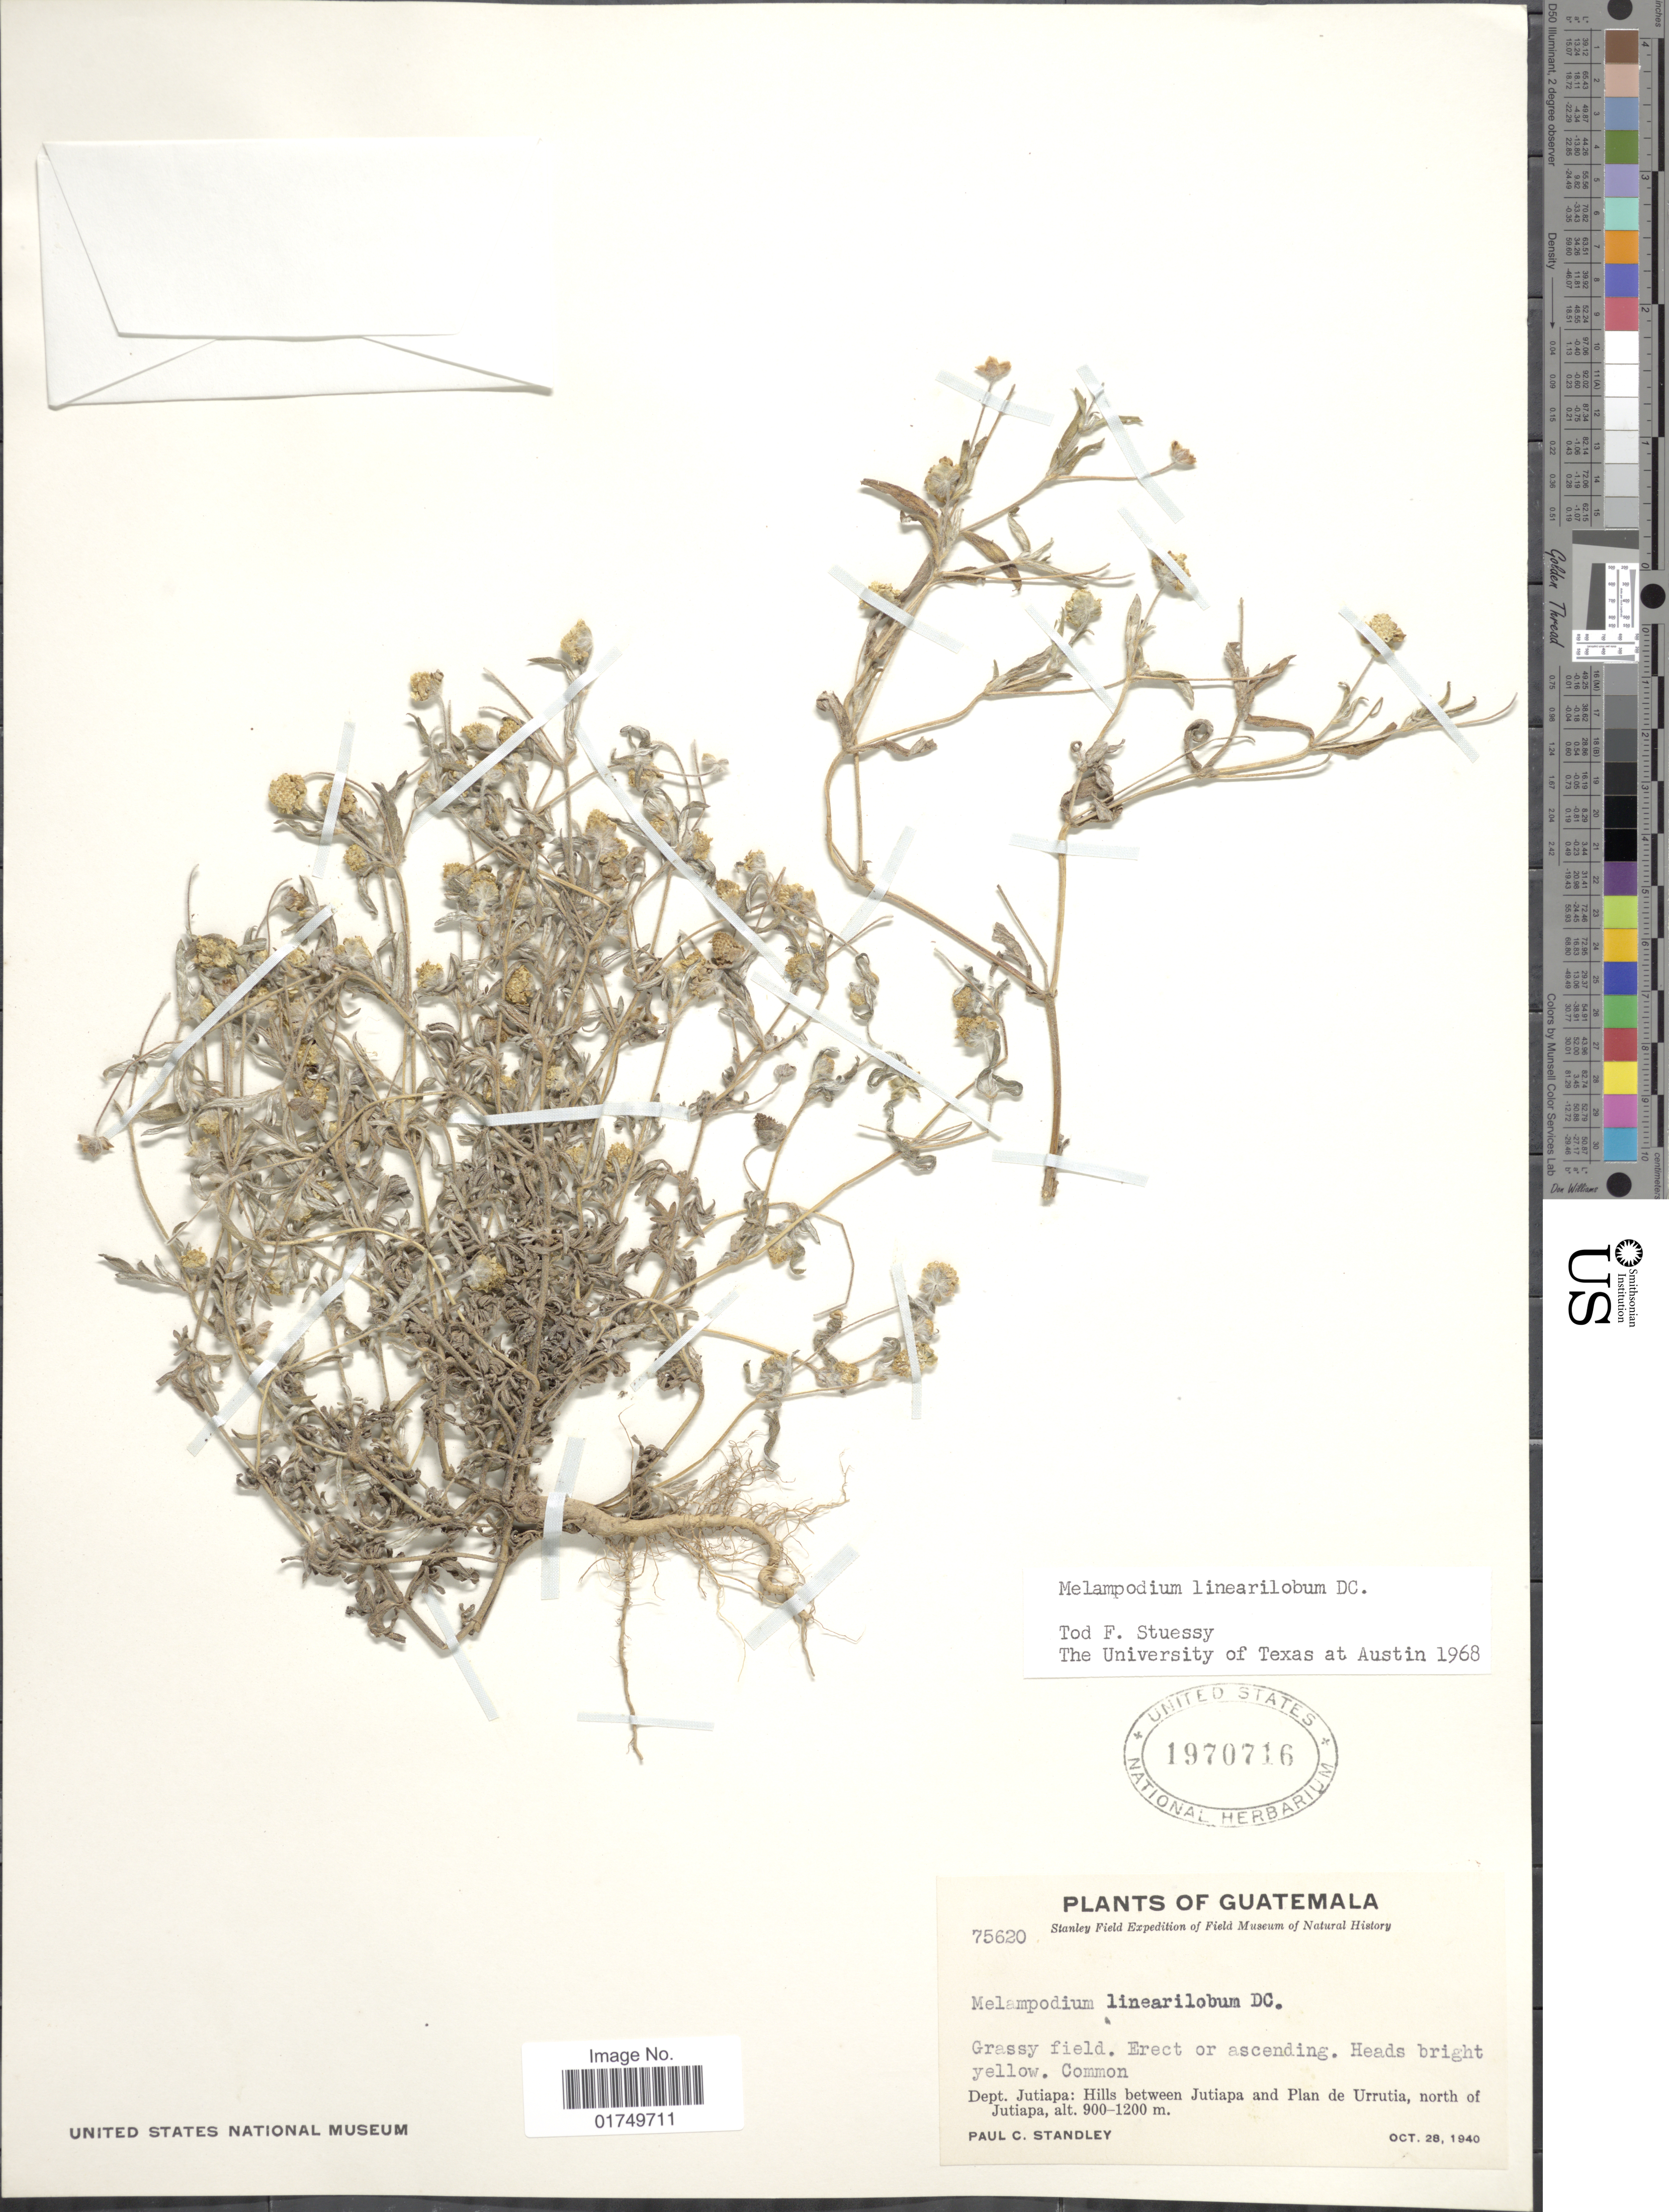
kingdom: Plantae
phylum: Tracheophyta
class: Magnoliopsida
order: Asterales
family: Asteraceae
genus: Melampodium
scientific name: Melampodium linearilobum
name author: DC.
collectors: P. C. Standley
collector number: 75620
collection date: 1940-10-28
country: Guatemala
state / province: Jutiapa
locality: Hills between Jutiapa and Plan de Urrutia, north of Jutiapa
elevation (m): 900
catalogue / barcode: US 1970716